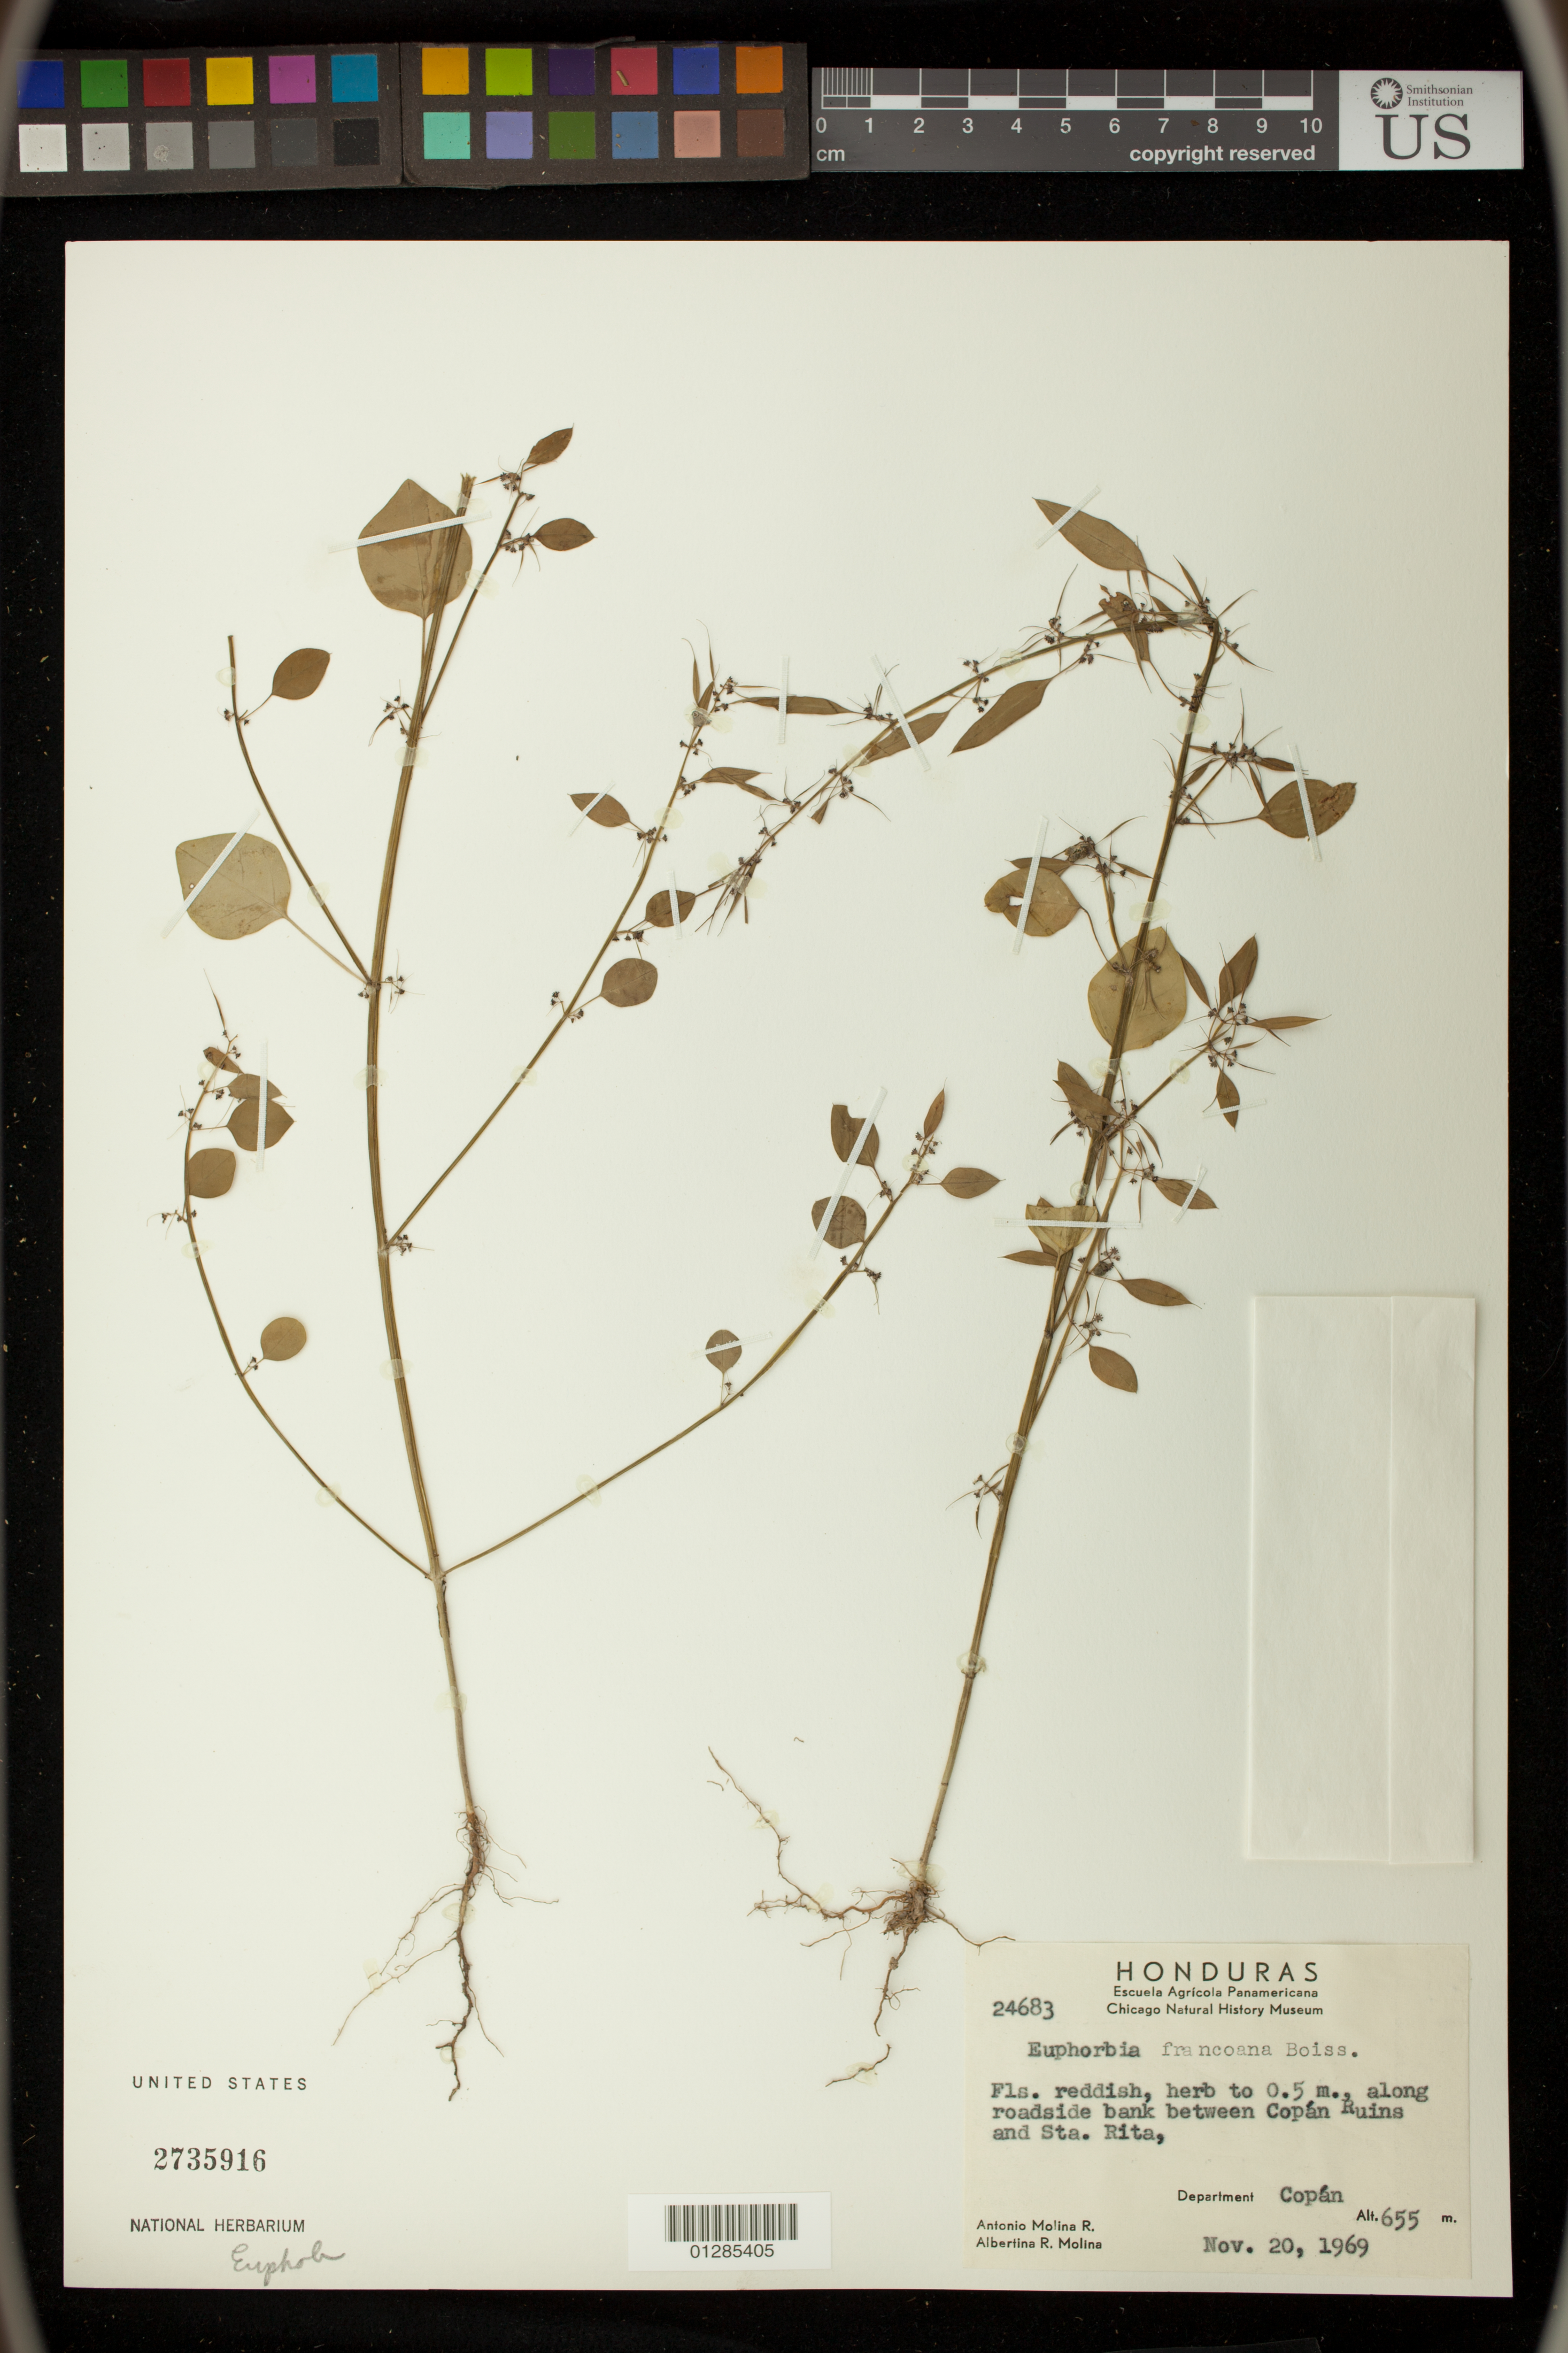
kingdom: Plantae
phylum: Tracheophyta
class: Magnoliopsida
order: Malpighiales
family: Euphorbiaceae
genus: Euphorbia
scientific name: Euphorbia francoana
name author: Boiss.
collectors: A. R. Molina & A. Molina R.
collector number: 24683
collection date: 1969-11-20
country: Honduras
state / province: Copán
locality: along roadside bank between Copan Ruins and Sta Rita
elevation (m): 655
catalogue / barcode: US 2735916